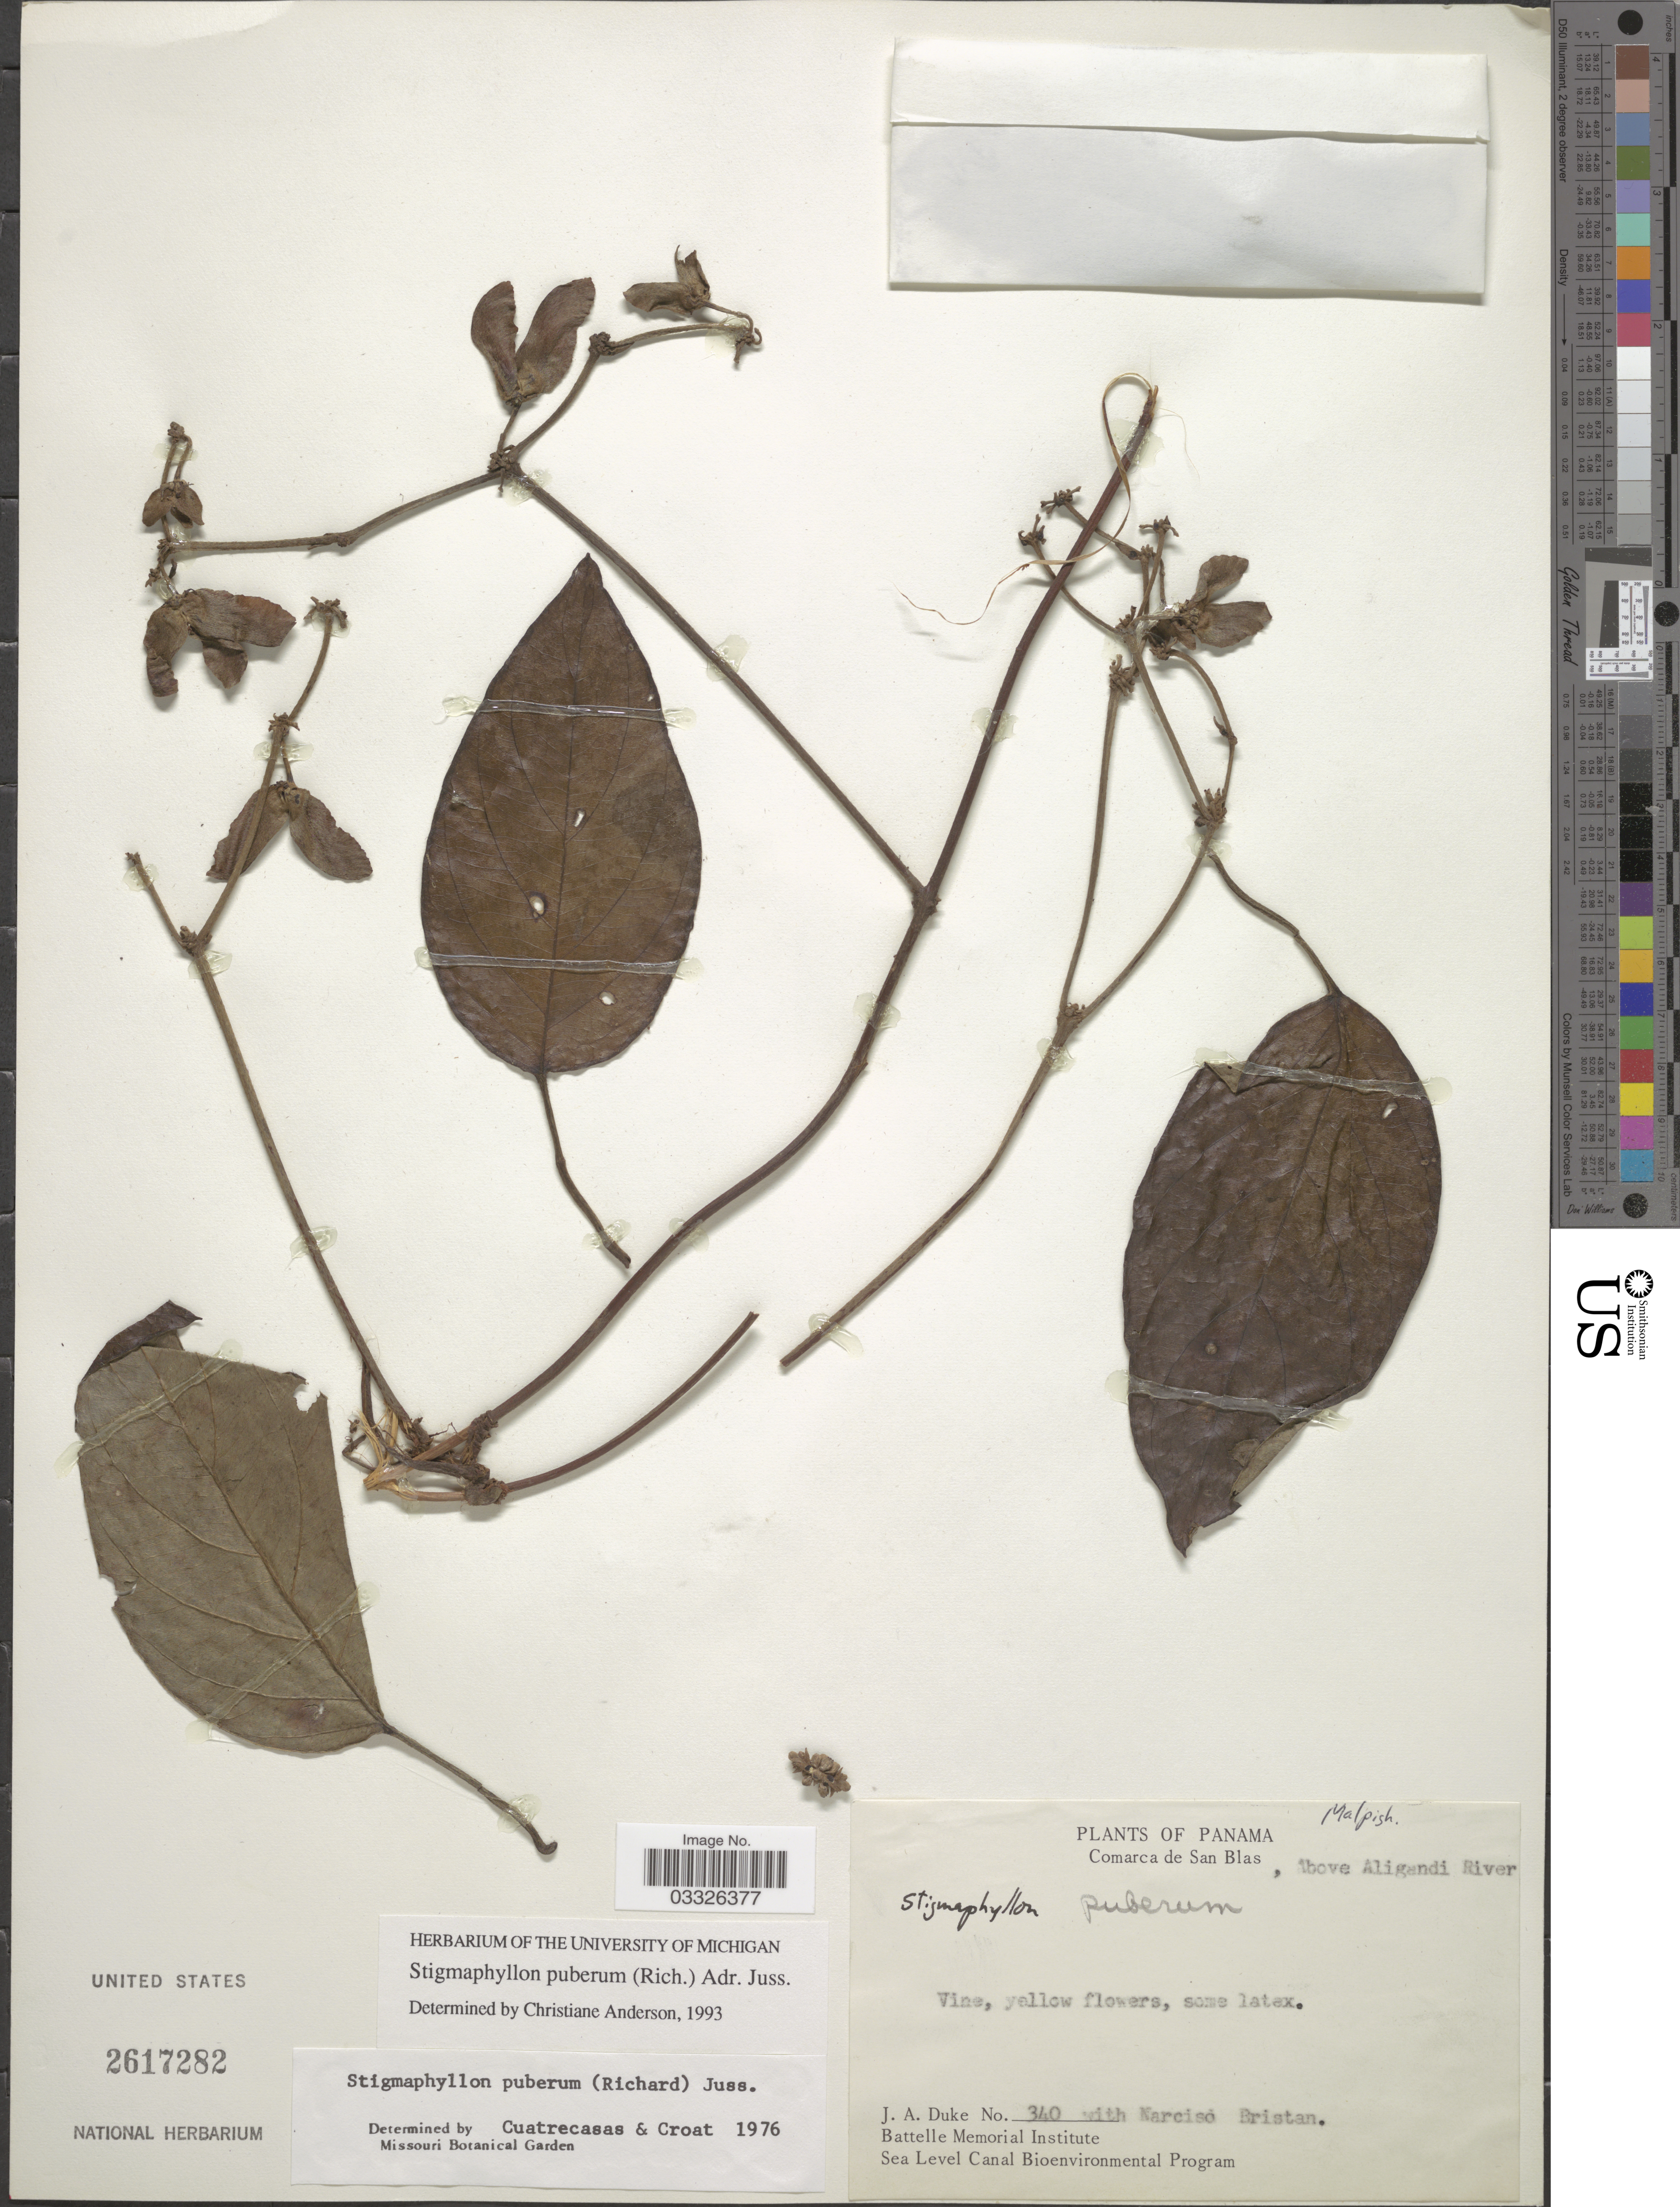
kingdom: Plantae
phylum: Tracheophyta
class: Magnoliopsida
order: Malpighiales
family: Malpighiaceae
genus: Stigmaphyllon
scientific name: Stigmaphyllon puberum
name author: (Rich.) A. Juss.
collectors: J. A. Duke & N. Bristan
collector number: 340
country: Panama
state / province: Kuna Yala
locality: Comarca de San Blas, Above Aligandi River.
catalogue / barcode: US 2617282